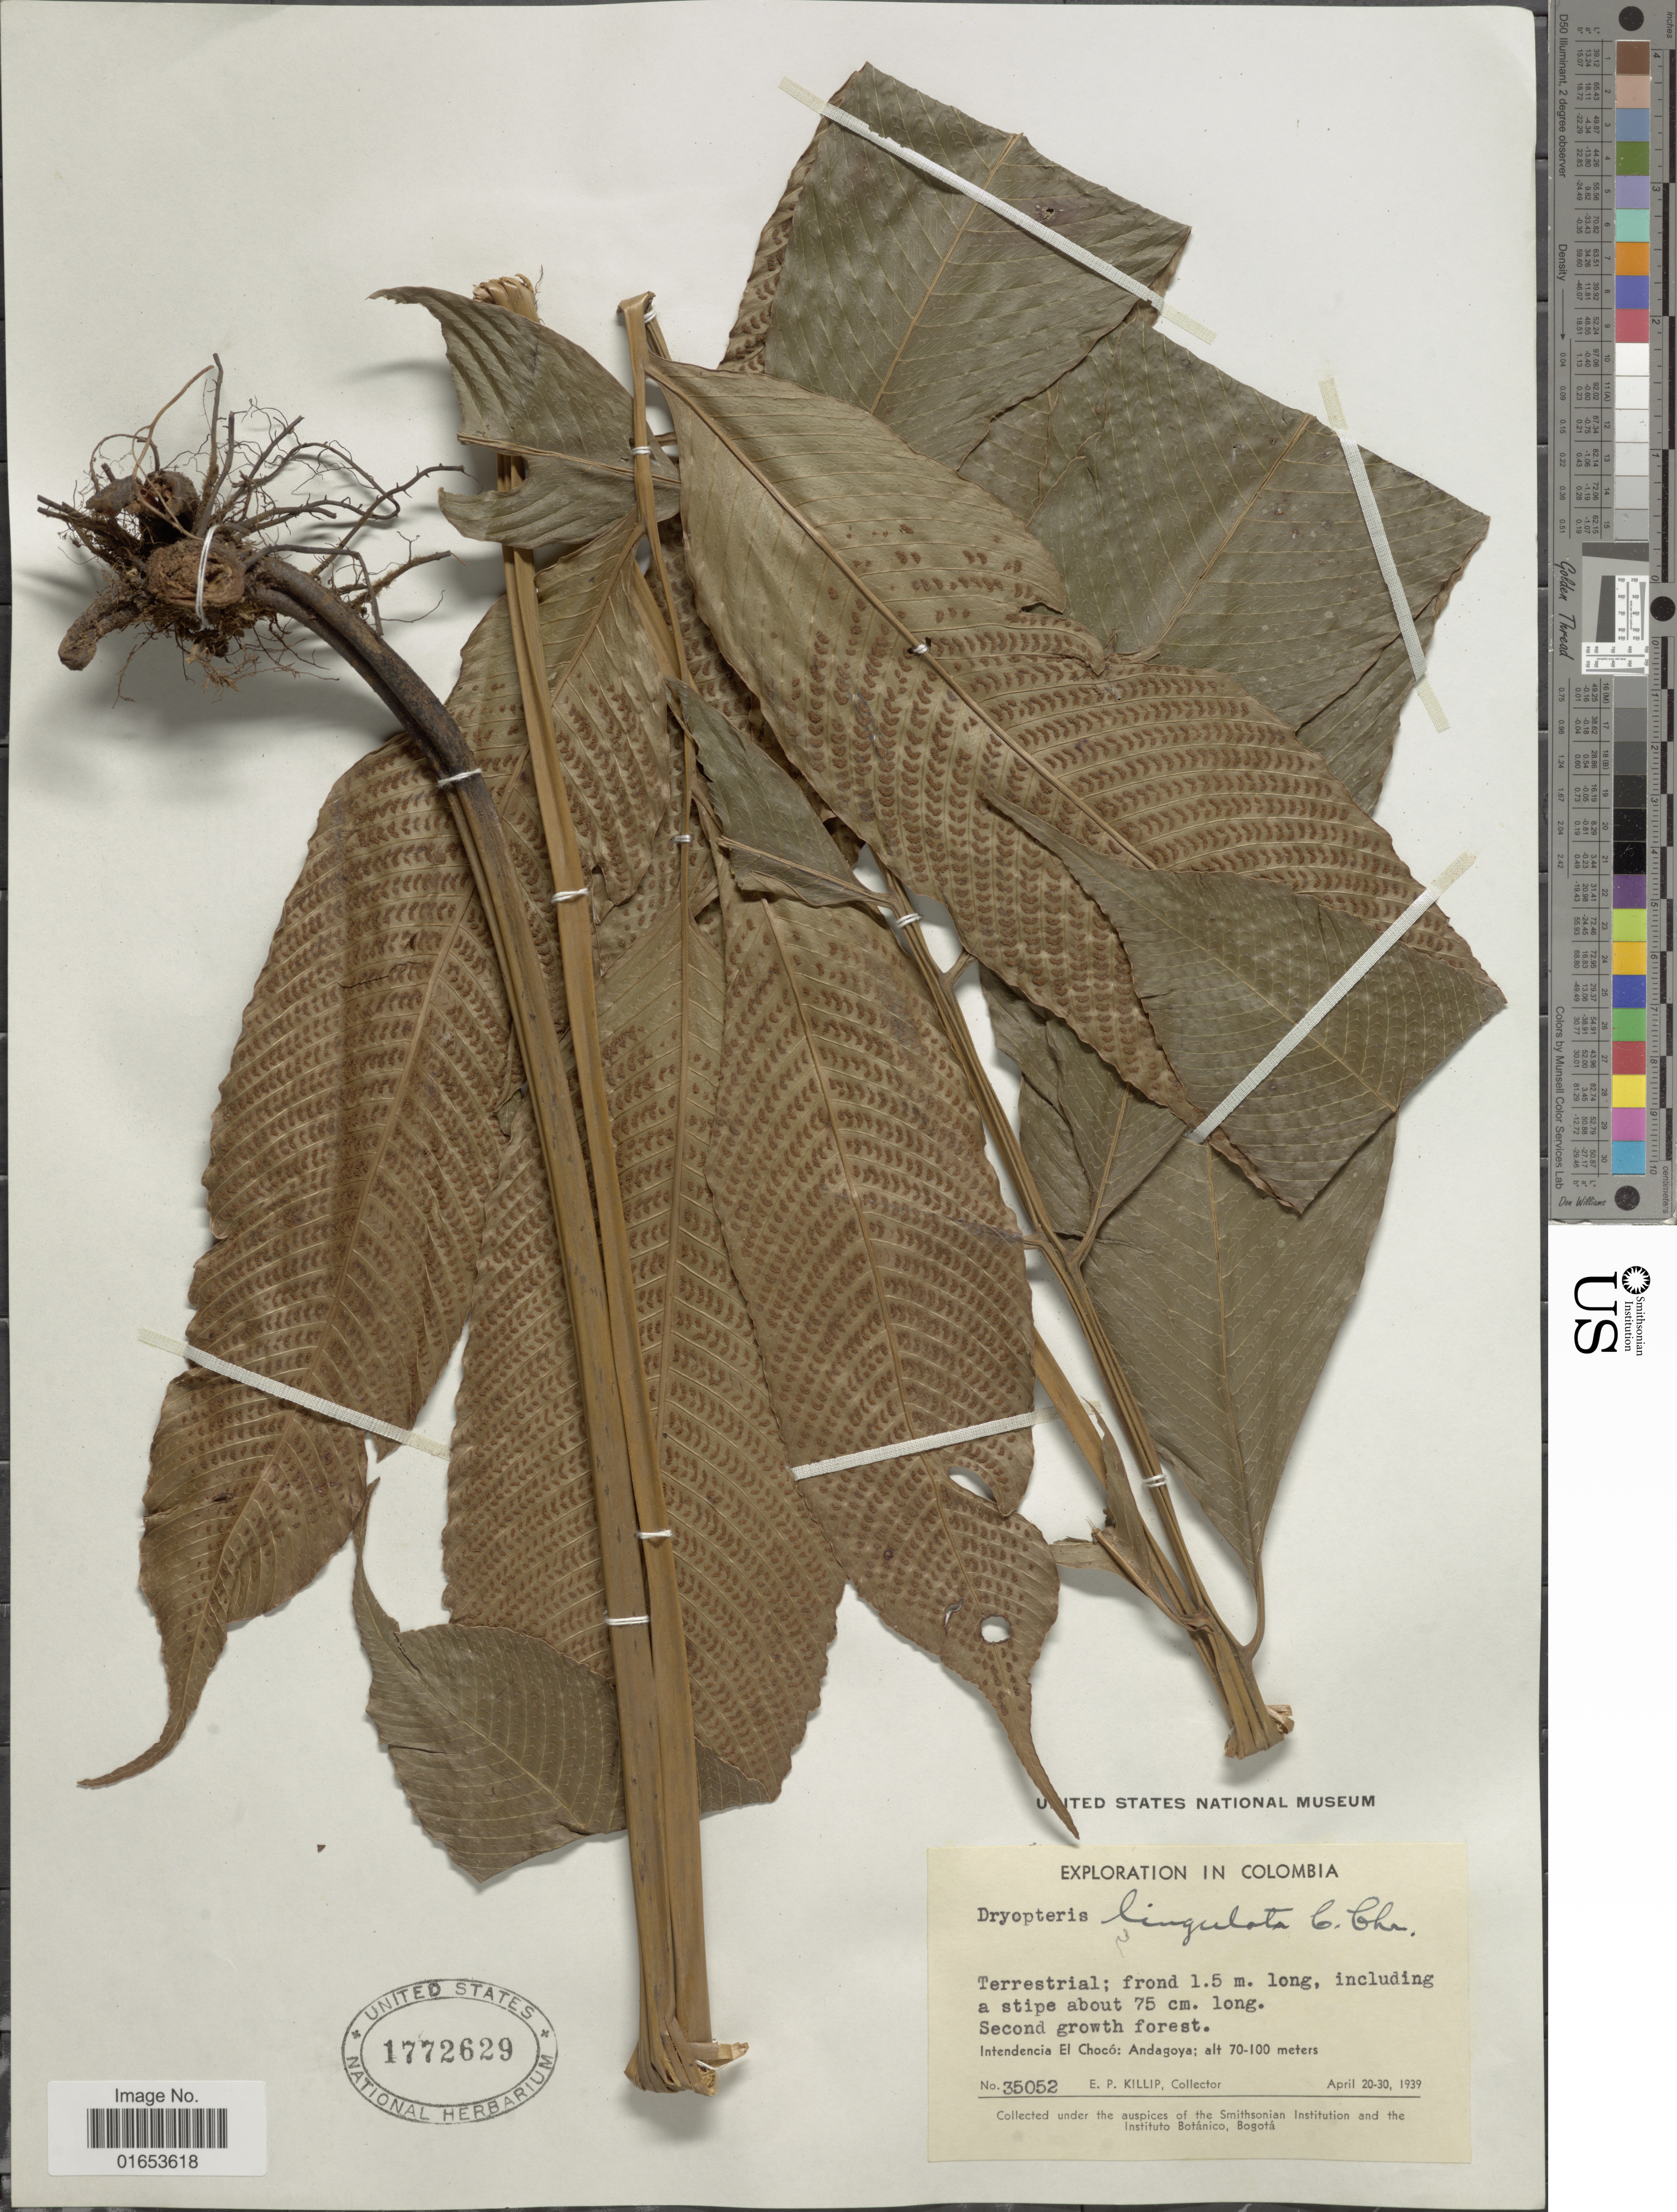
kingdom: Plantae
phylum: Tracheophyta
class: Polypodiopsida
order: Polypodiales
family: Thelypteridaceae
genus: Meniscium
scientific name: Meniscium lingulatum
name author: (C. Chr.) Pic. Serm.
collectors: E. P. Killip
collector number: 35052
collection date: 1939-04-20/1939-04-30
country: Colombia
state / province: Chocó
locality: Andagoya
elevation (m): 70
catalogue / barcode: US 1772629